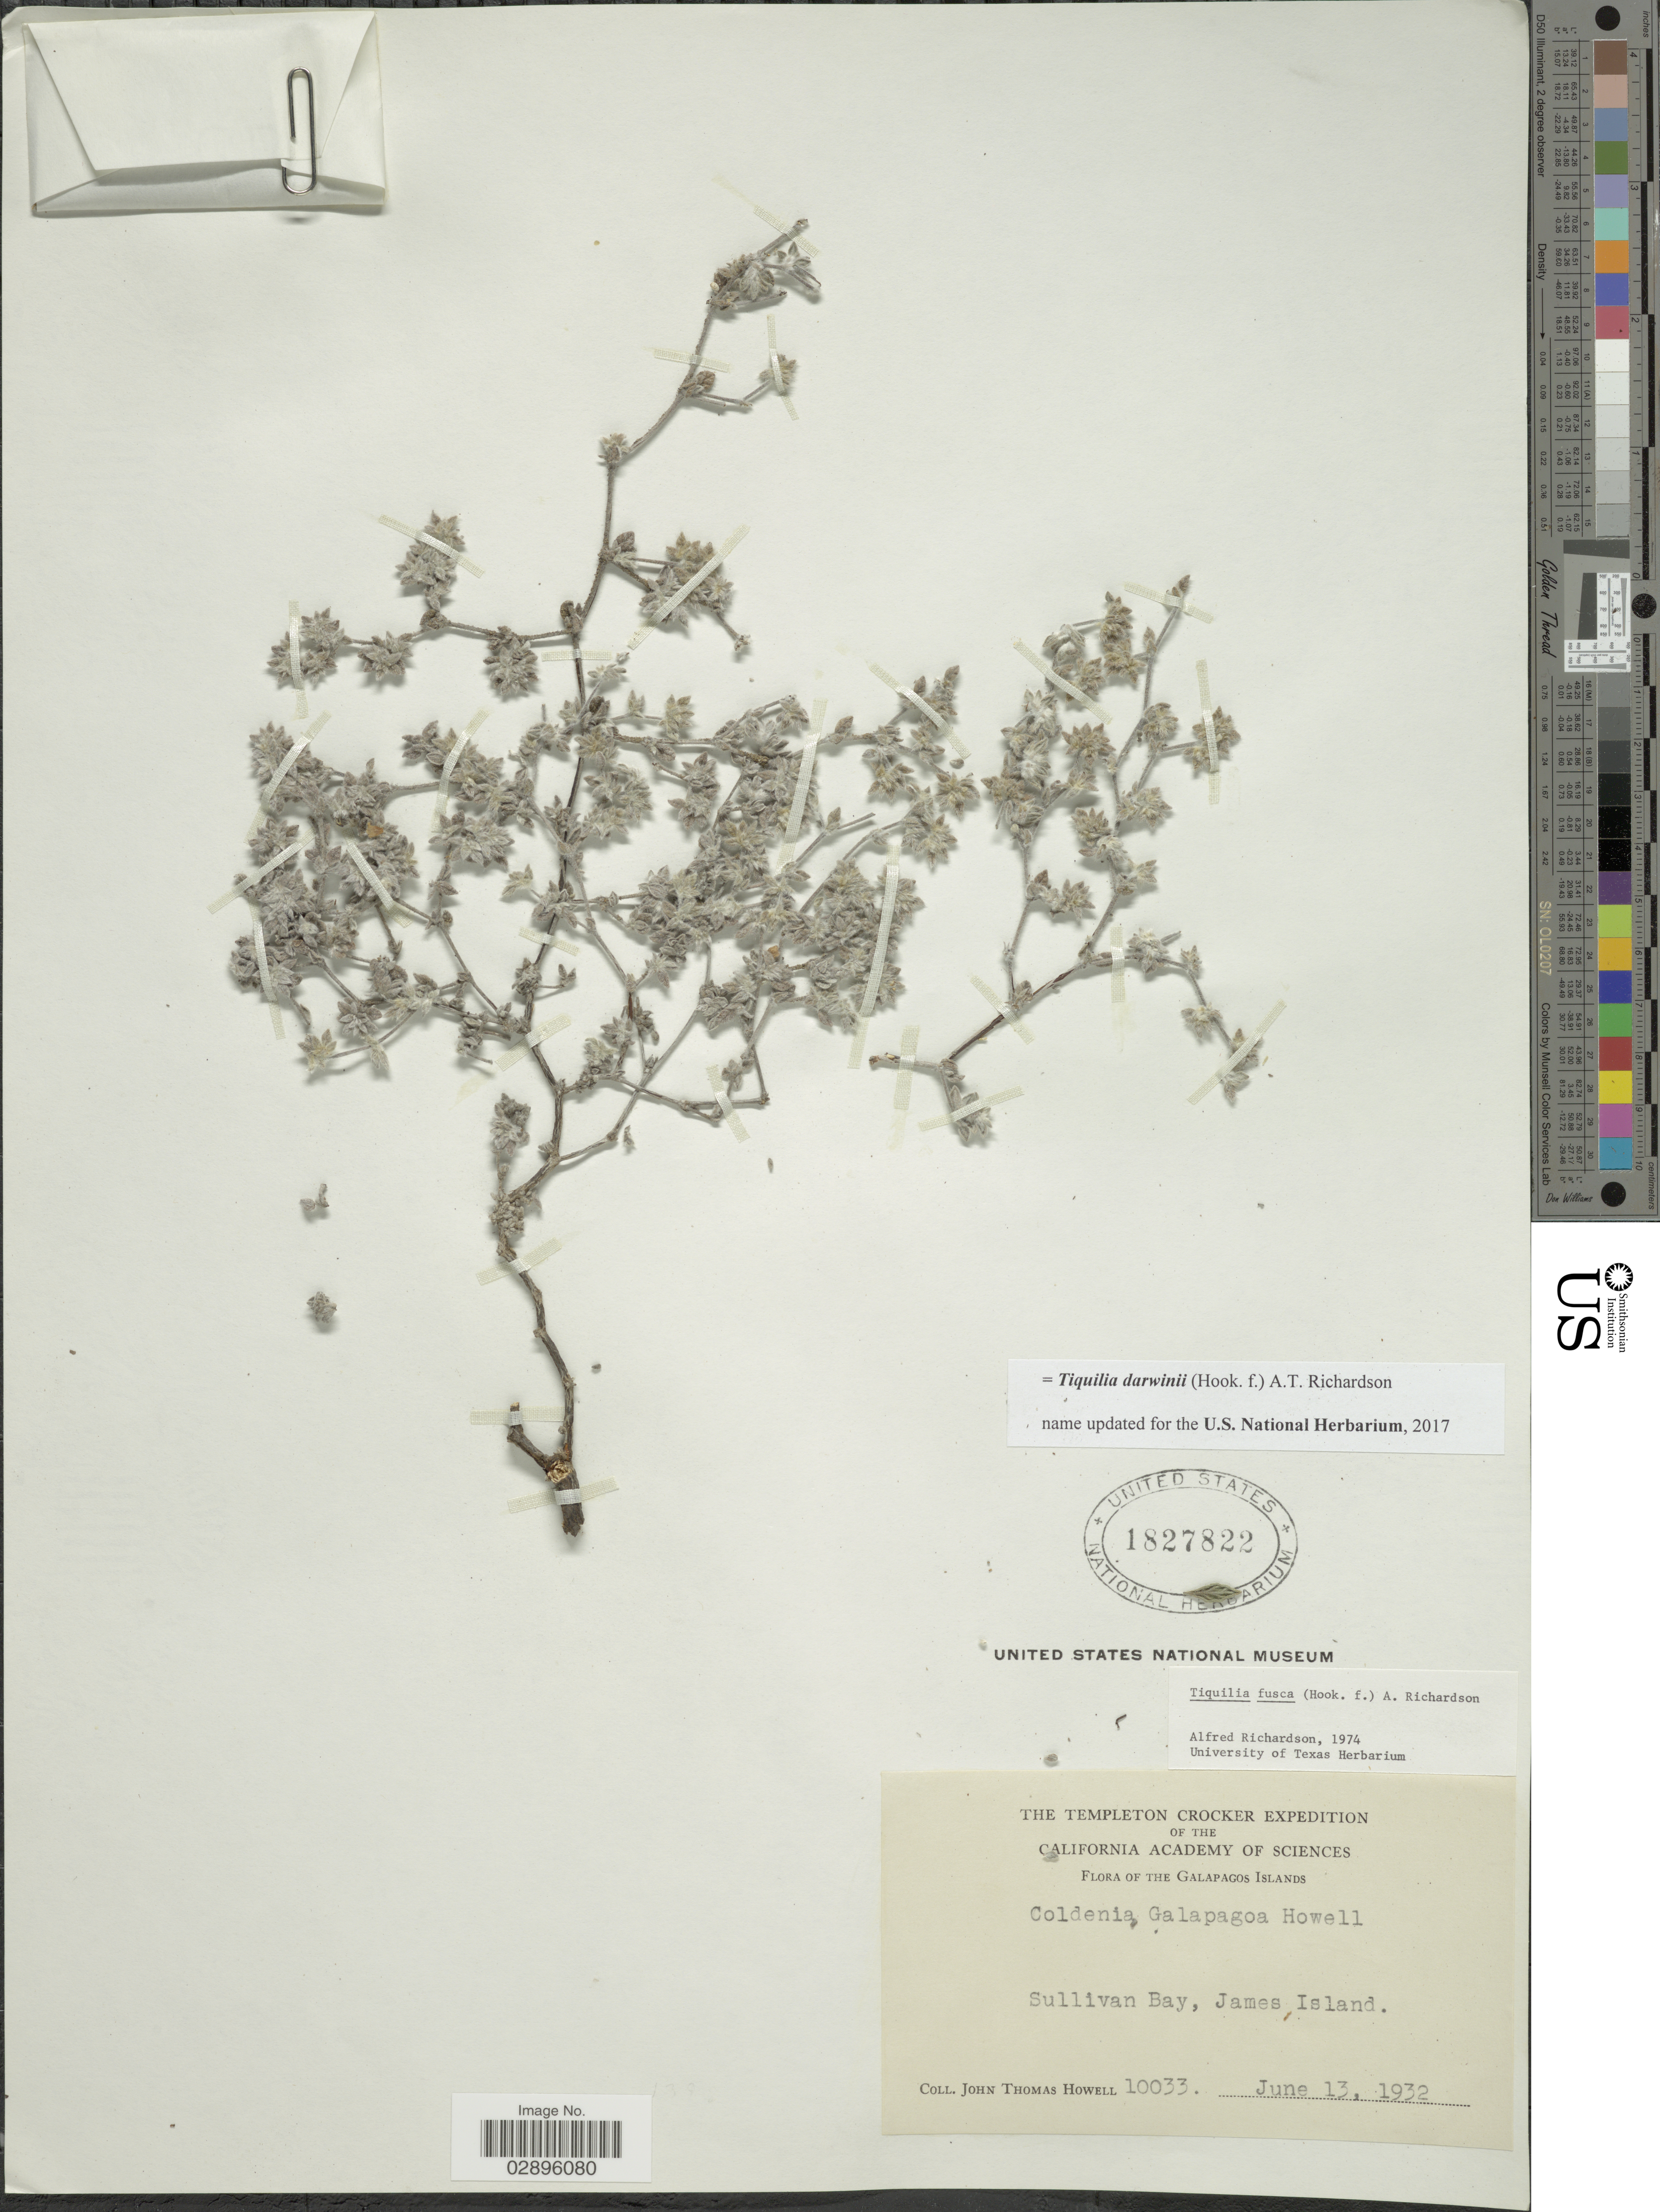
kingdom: Plantae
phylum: Tracheophyta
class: Magnoliopsida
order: Boraginales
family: Ehretiaceae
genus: Tiquilia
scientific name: Tiquilia darwinii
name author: (Hook. f.) A.T. Richardson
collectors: J. T. Howell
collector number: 10033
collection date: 1932-06-13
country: Ecuador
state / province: Colón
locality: The Galapagos Islands. Sullivan Bay, James Island.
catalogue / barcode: US 1827822